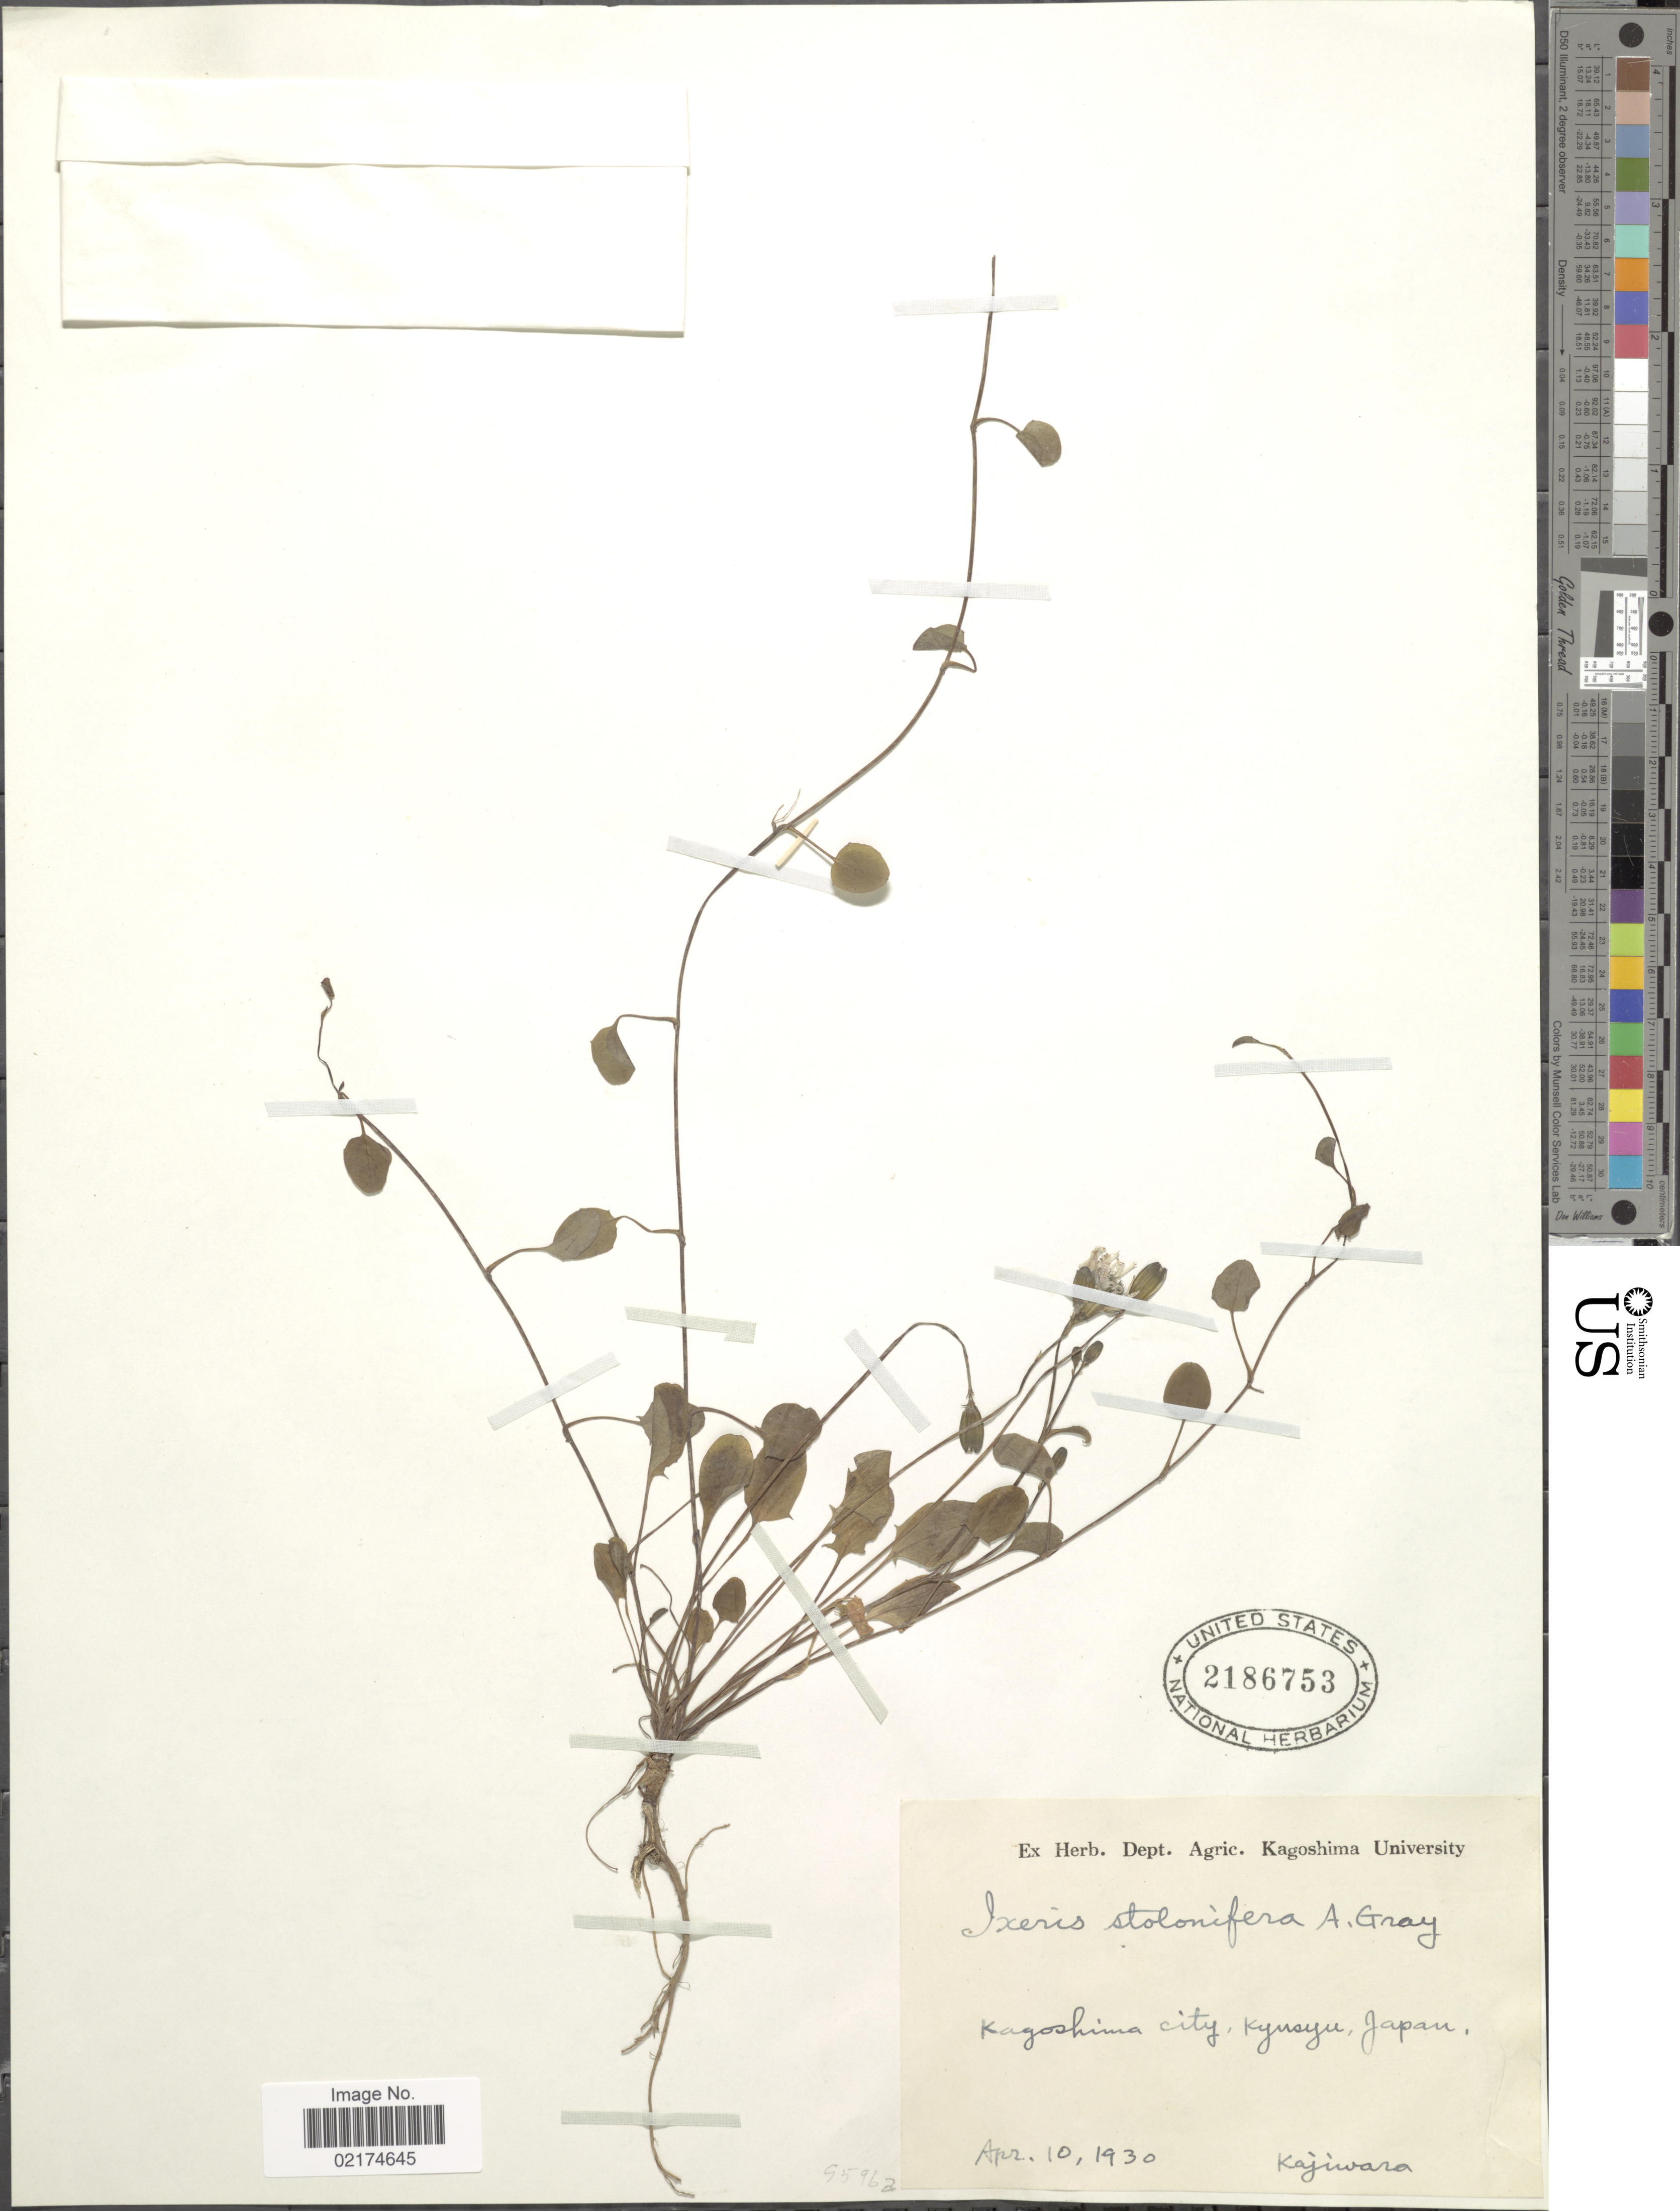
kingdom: Plantae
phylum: Tracheophyta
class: Magnoliopsida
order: Asterales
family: Asteraceae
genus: Ixeris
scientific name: Ixeris stolonifera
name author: A. Gray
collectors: J. Kajiwara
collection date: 1930-04-10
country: Japan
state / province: Kagosima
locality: Kagoshima City, Kyusyu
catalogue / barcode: US 2186753